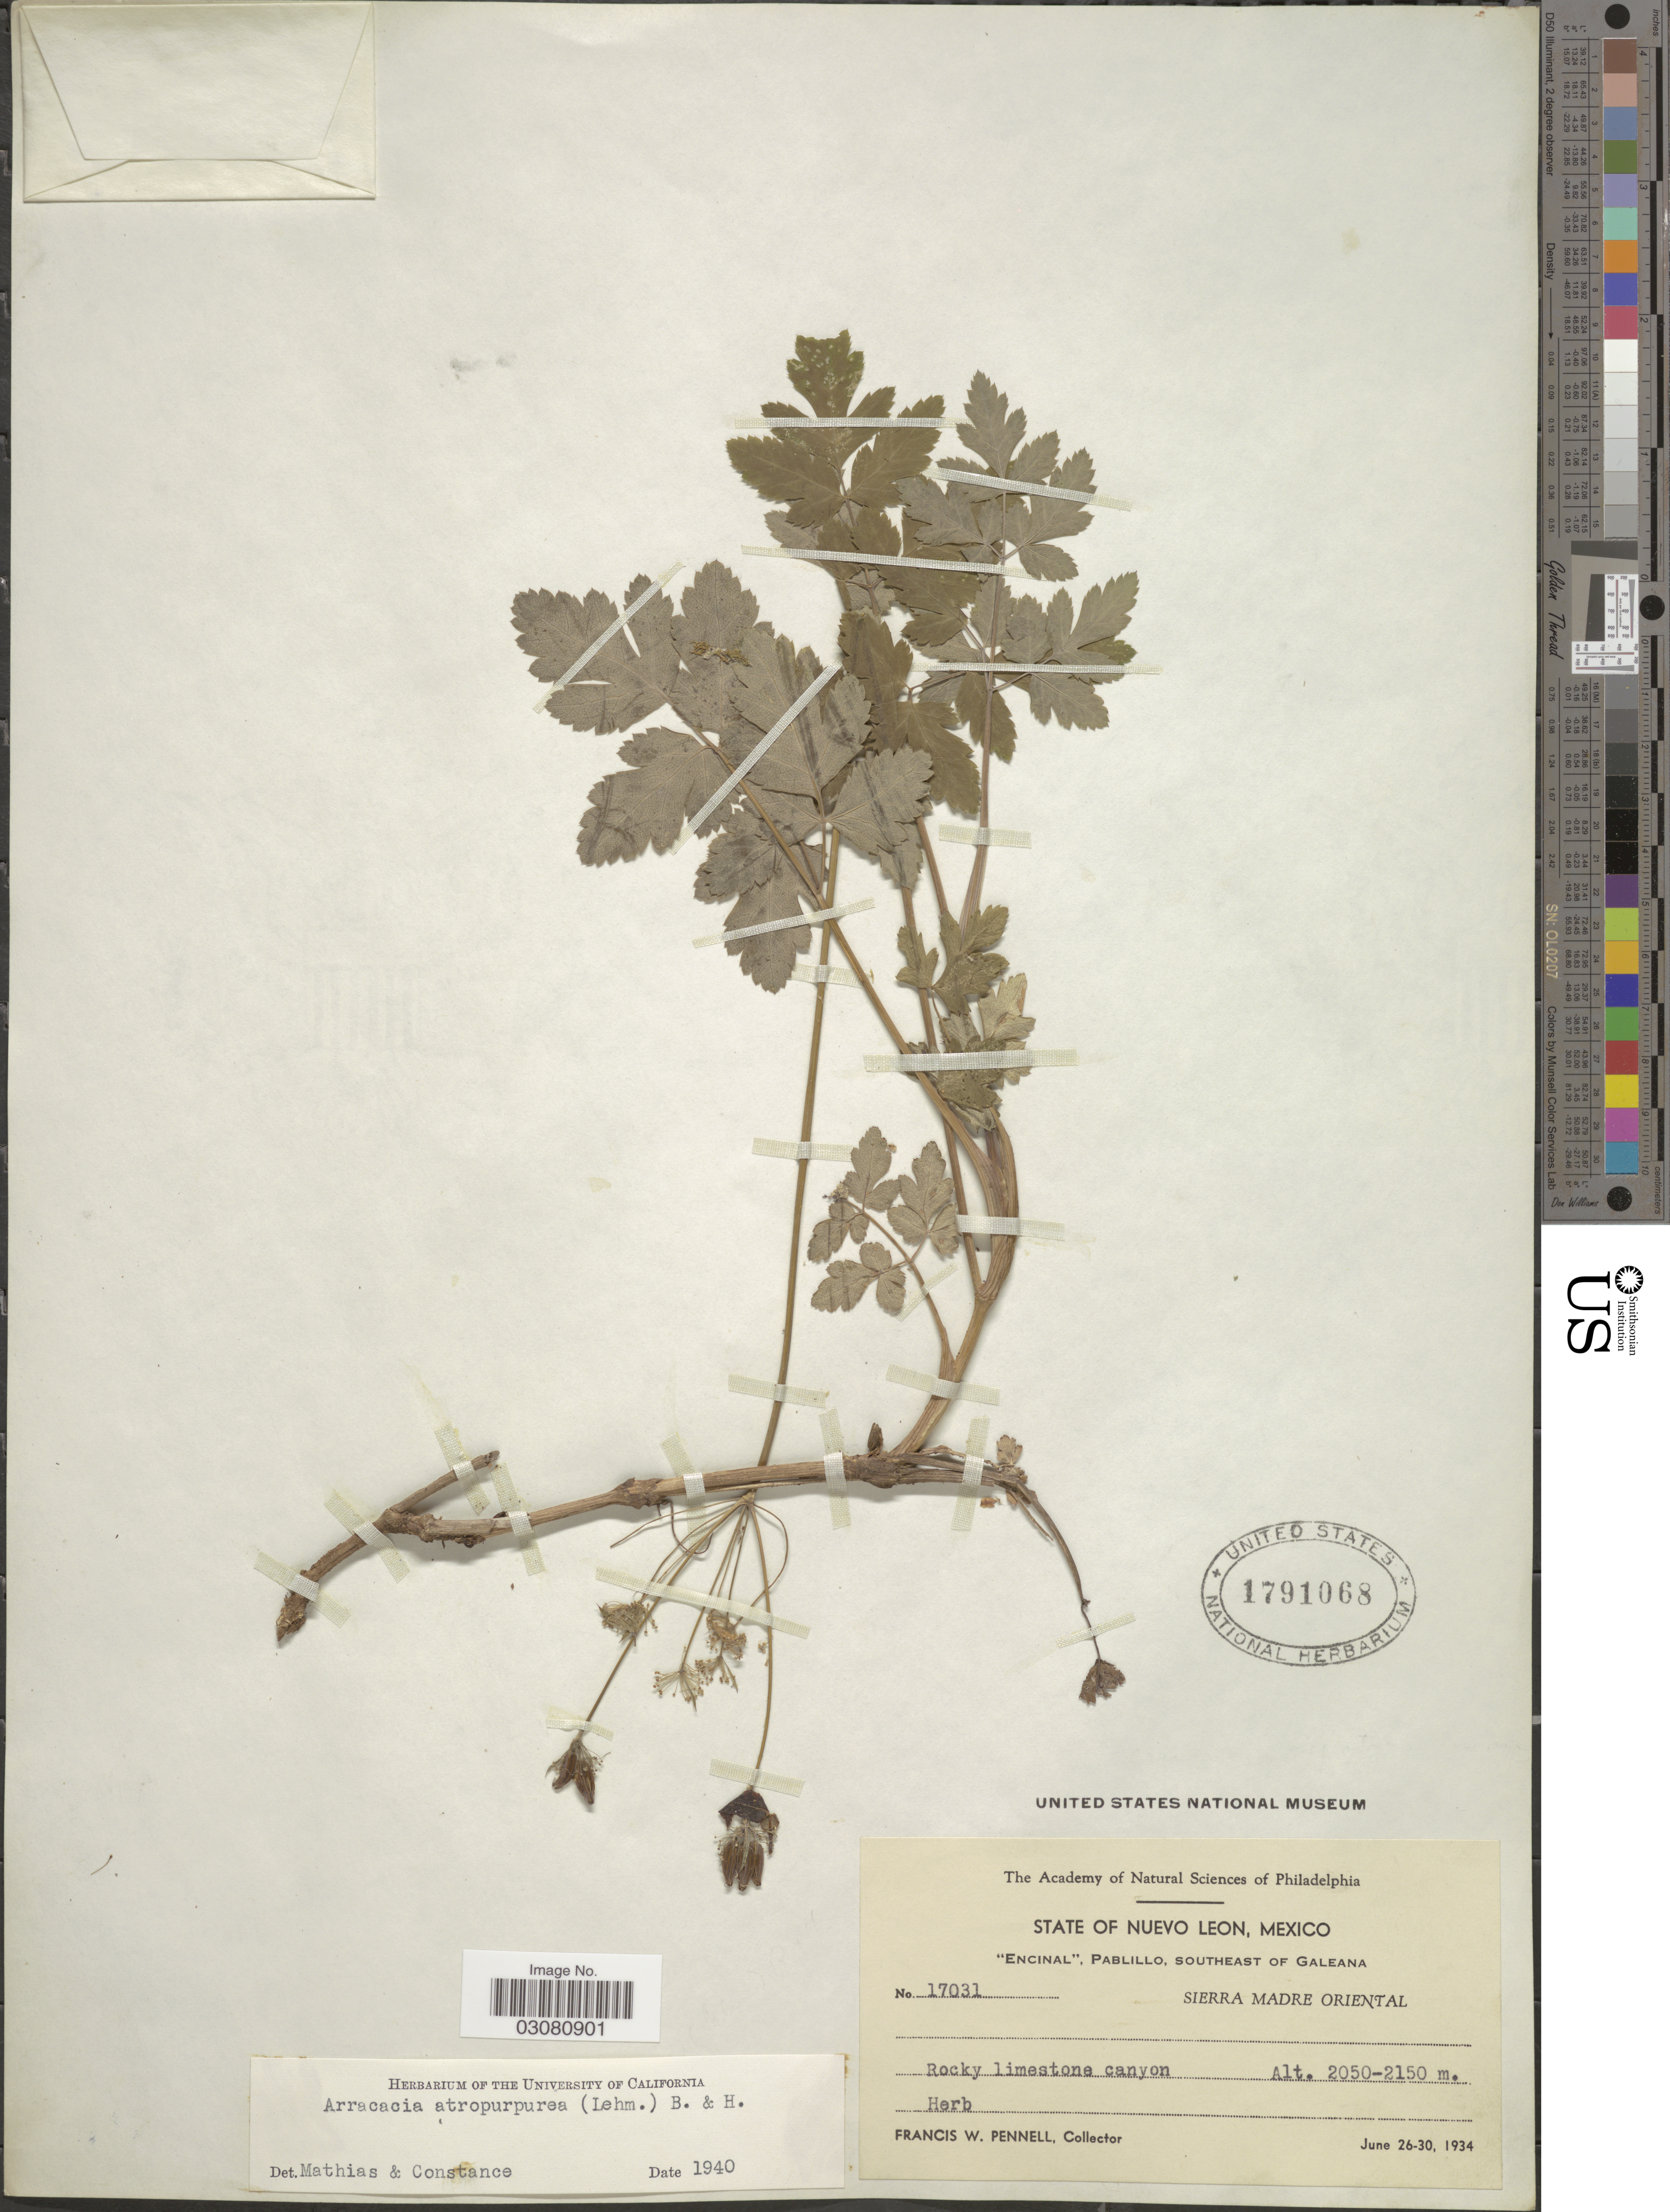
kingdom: Plantae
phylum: Tracheophyta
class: Magnoliopsida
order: Apiales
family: Apiaceae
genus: Arracacia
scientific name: Arracacia atropurpurea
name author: (Lehm.) Benth. & Hook. f. ex Hemsl.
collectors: F. W. Pennell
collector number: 17031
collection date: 1934-06-26/1934-06-30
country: Mexico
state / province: Nuevo León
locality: Encinal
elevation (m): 2050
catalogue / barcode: US 1791068